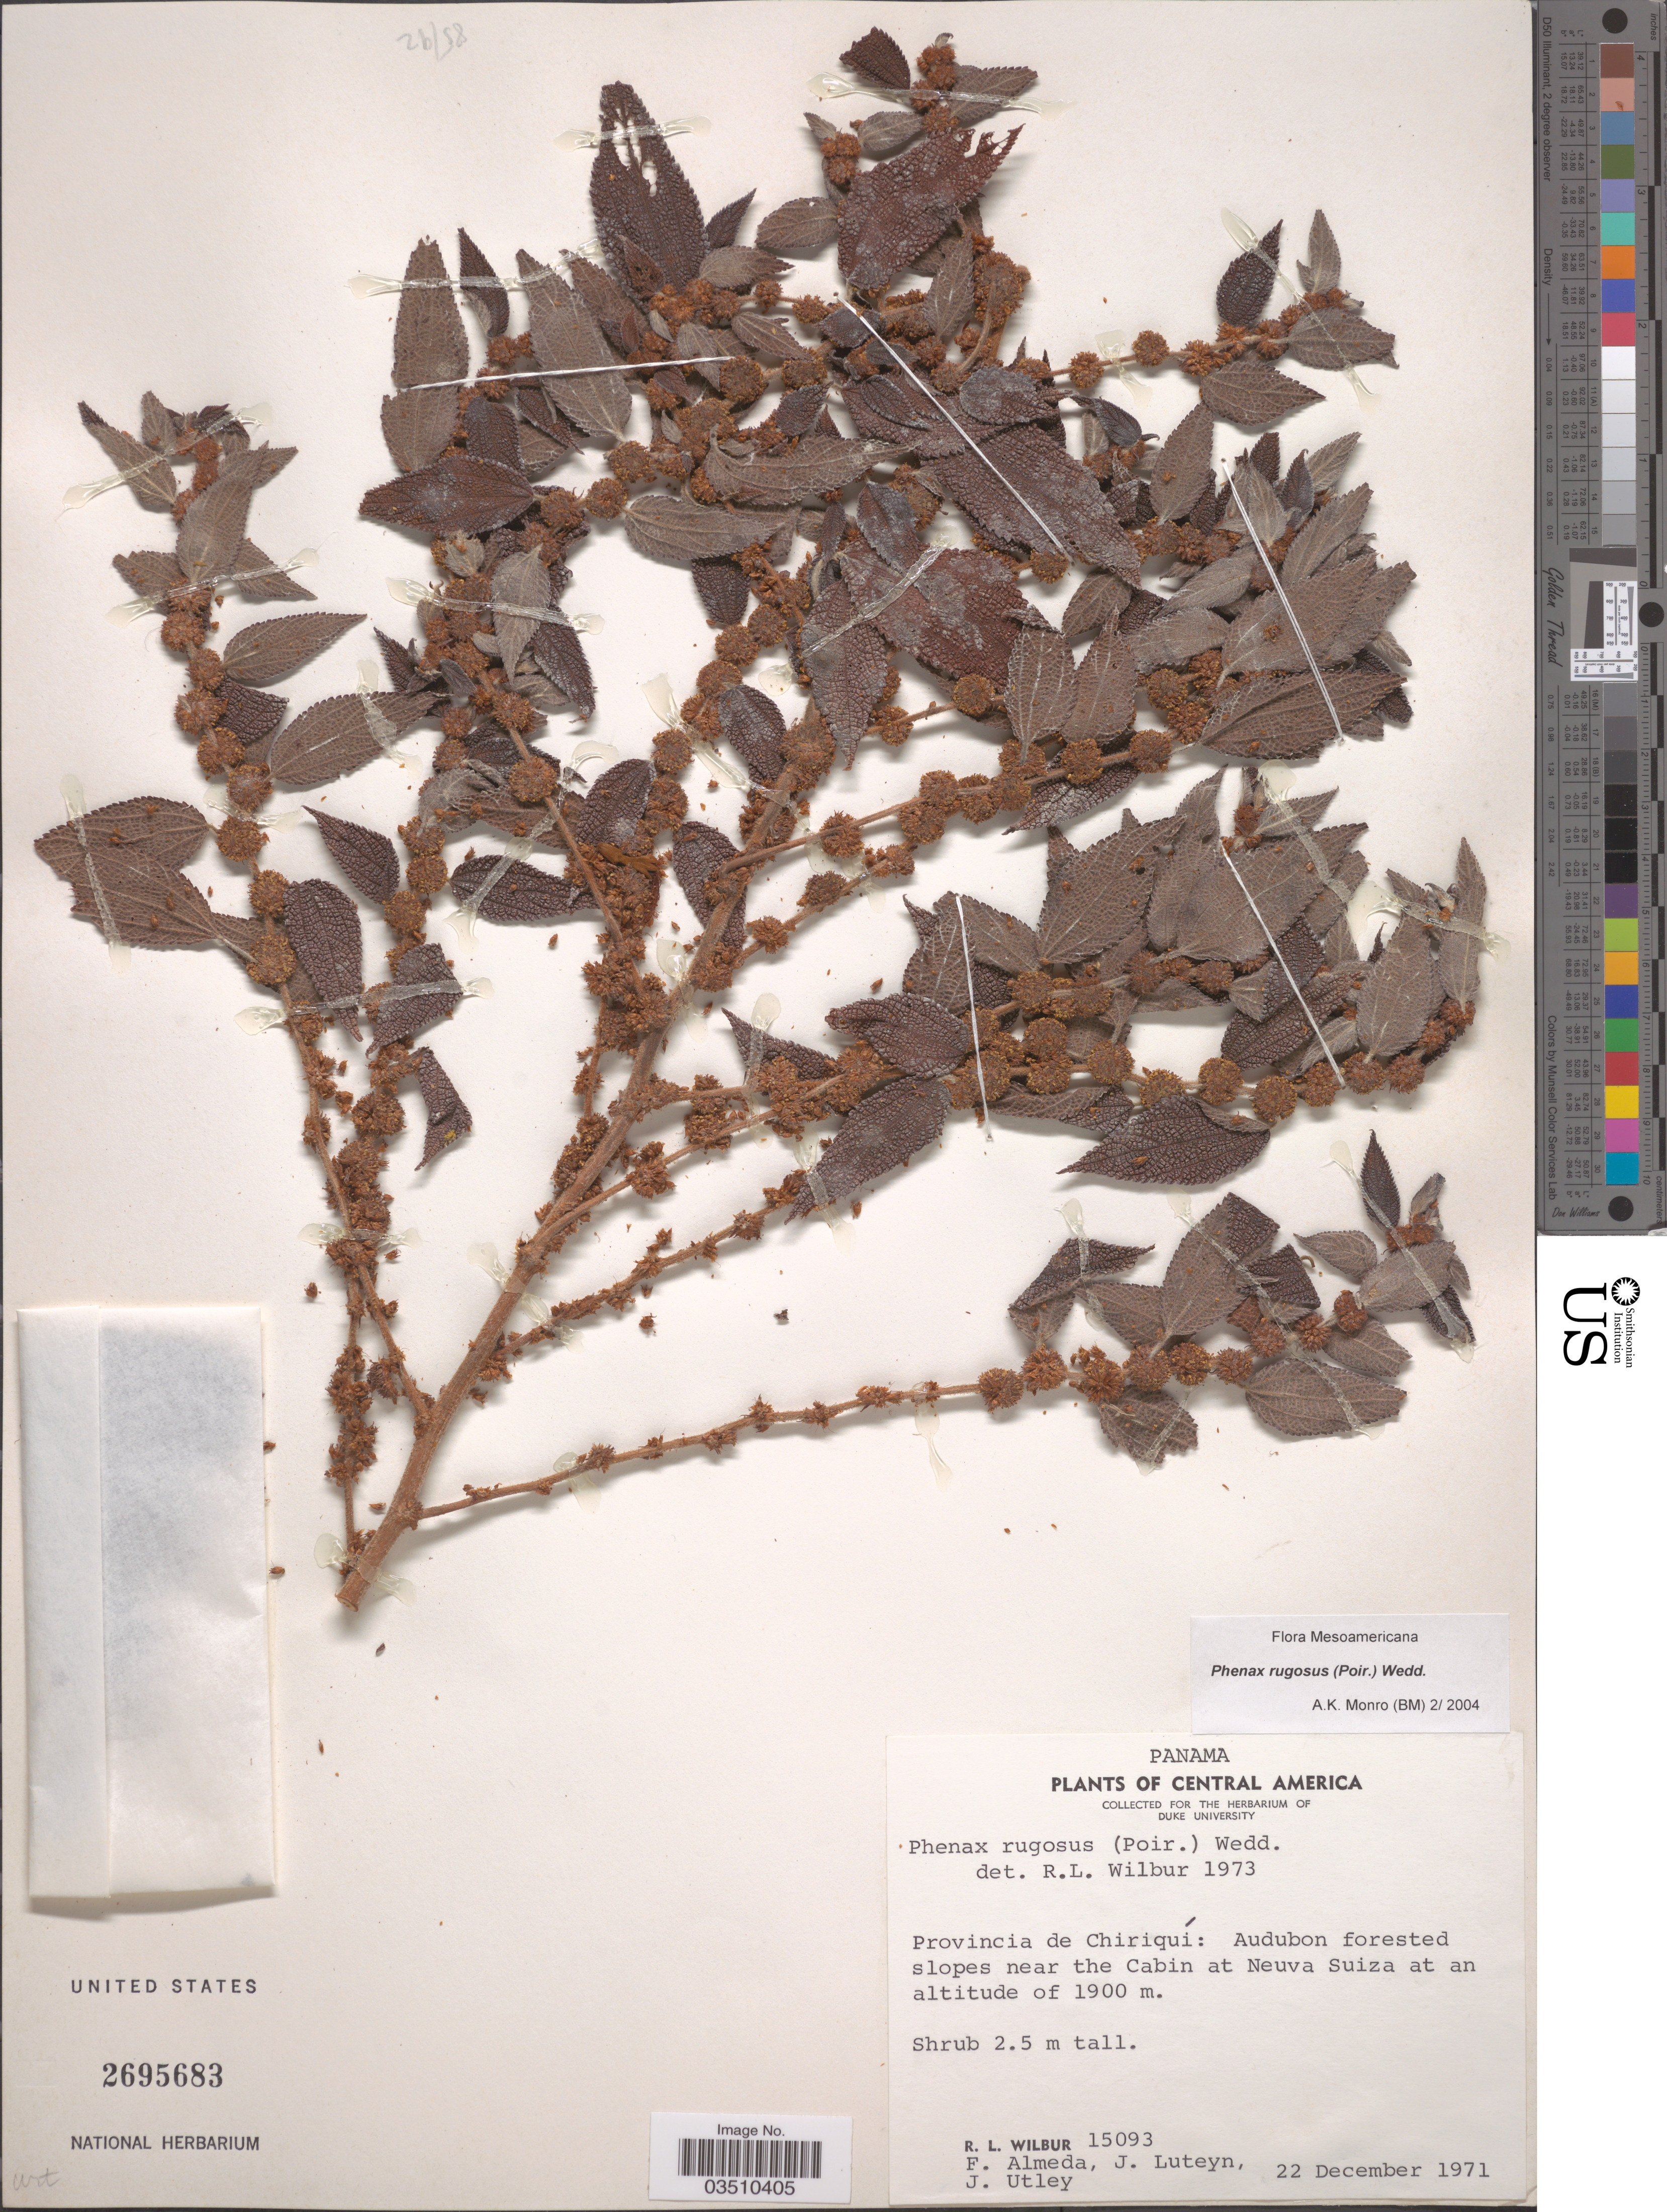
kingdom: Plantae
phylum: Tracheophyta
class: Magnoliopsida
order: Rosales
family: Urticaceae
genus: Phenax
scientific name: Phenax rugosus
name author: (Poir.) Wedd.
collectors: R. L. Wilbur, F. Almeda, J. L. Luteyn & J. Utley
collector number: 15093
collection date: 1971-12-22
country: Panama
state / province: Chiriqui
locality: Audubon forested slopes near the Cabin at Neuva Suiza.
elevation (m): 1900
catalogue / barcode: US 2695683